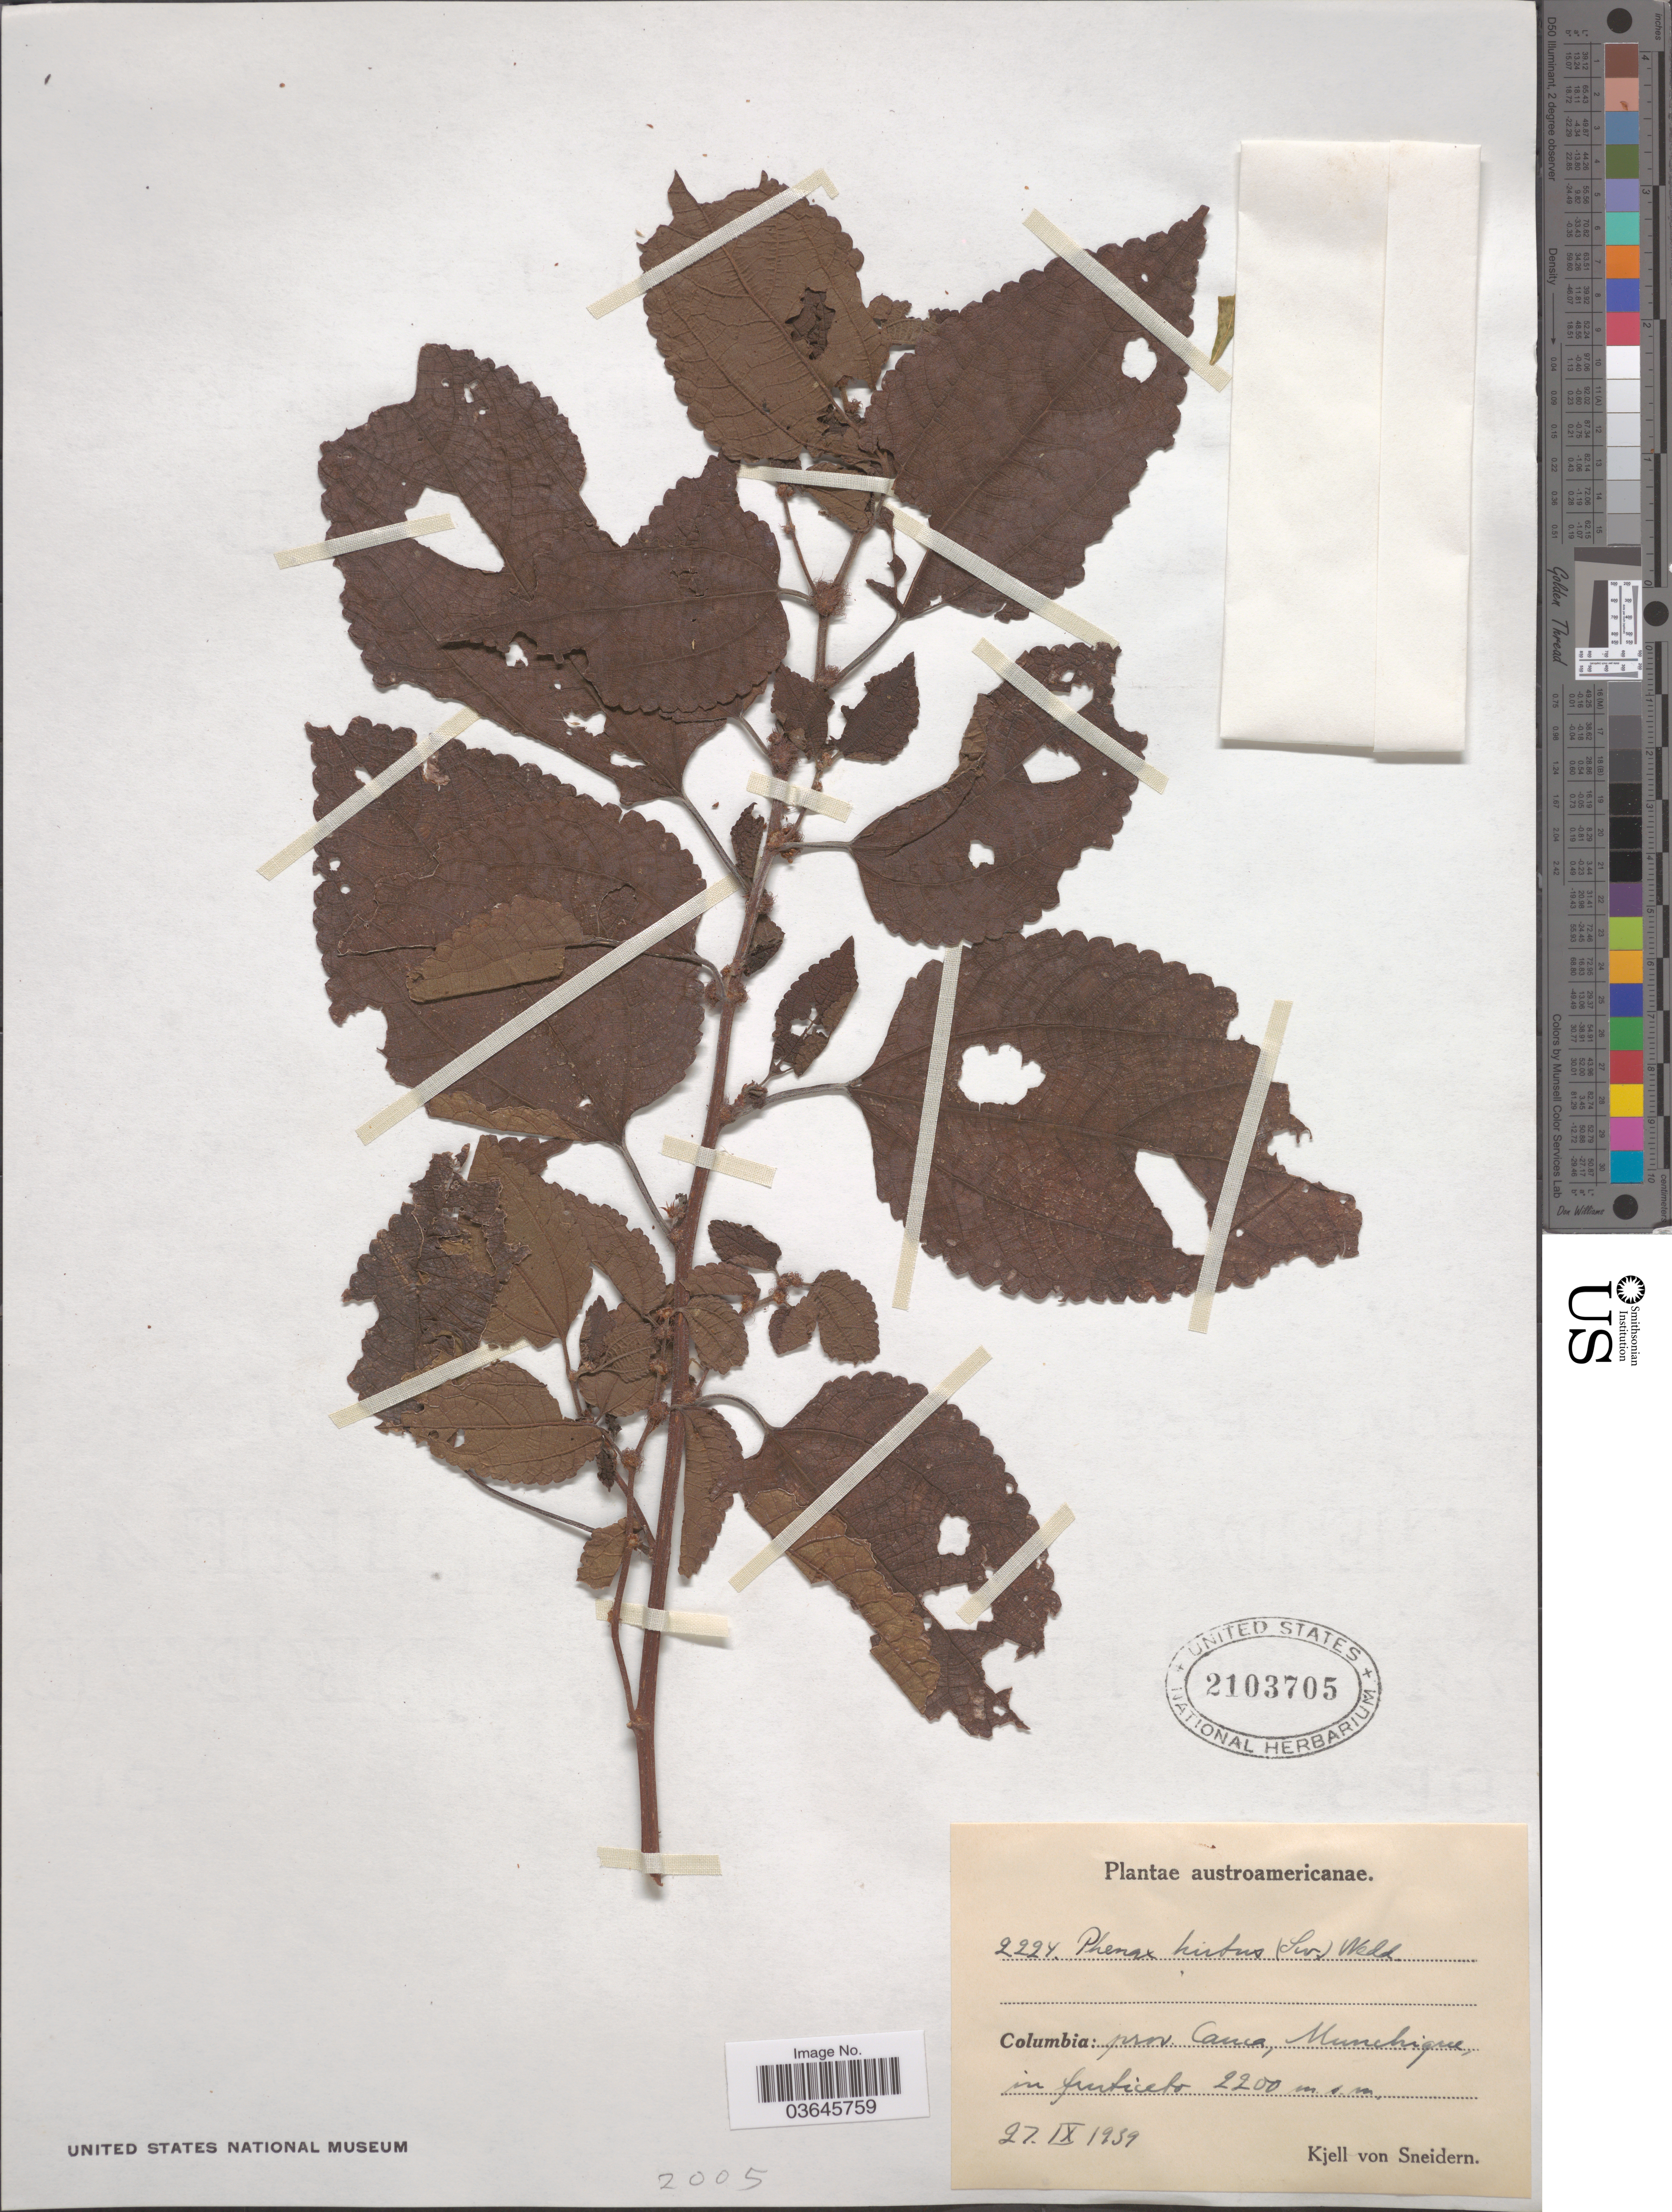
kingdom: Plantae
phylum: Tracheophyta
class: Magnoliopsida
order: Rosales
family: Urticaceae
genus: Phenax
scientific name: Phenax hirtus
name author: (Sw.) Wedd.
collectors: K. von Sneidern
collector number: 2224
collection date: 1939-09-27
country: Colombia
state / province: Cauca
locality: Munchique.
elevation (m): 2200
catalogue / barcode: US 2103705